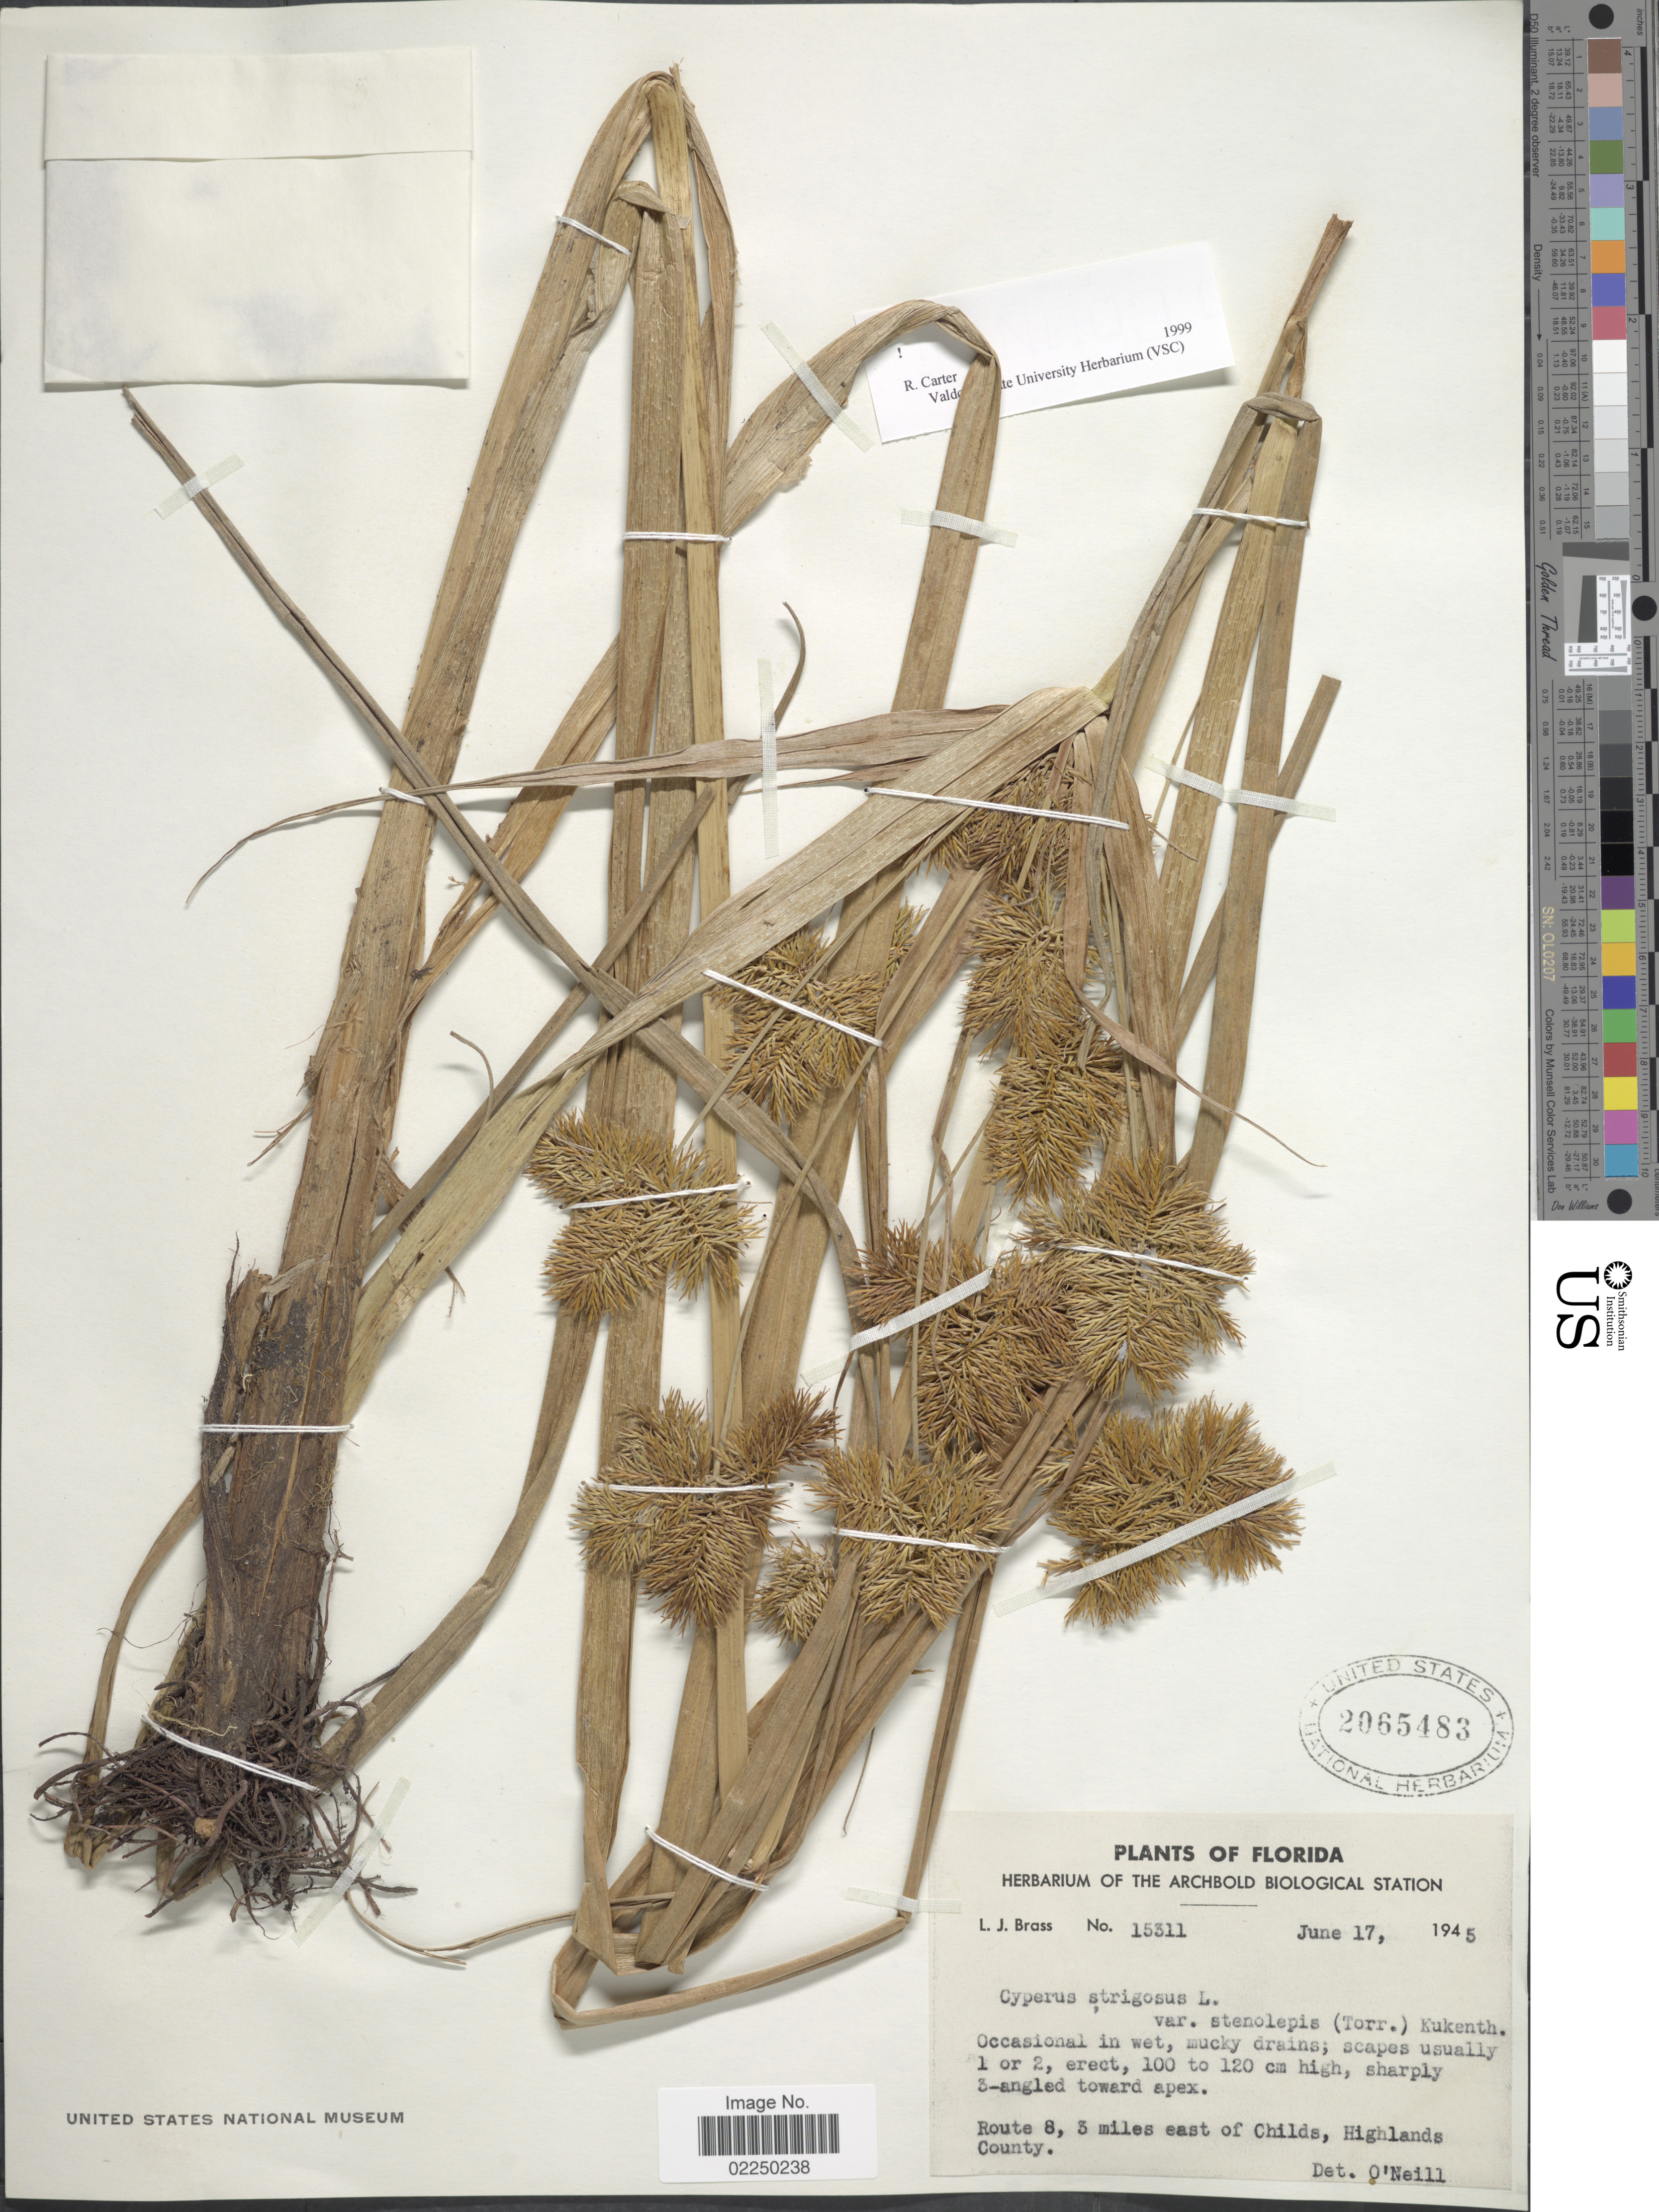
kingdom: Plantae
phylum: Tracheophyta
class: Liliopsida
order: Poales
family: Cyperaceae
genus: Cyperus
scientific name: Cyperus strigosus L.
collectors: L. J. Brass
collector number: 15311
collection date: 1945-06-17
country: United States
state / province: Florida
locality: Occasional in wet, mucky drains, Route 8, 3 miles east of Childs, Highlands County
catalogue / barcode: US 2065483